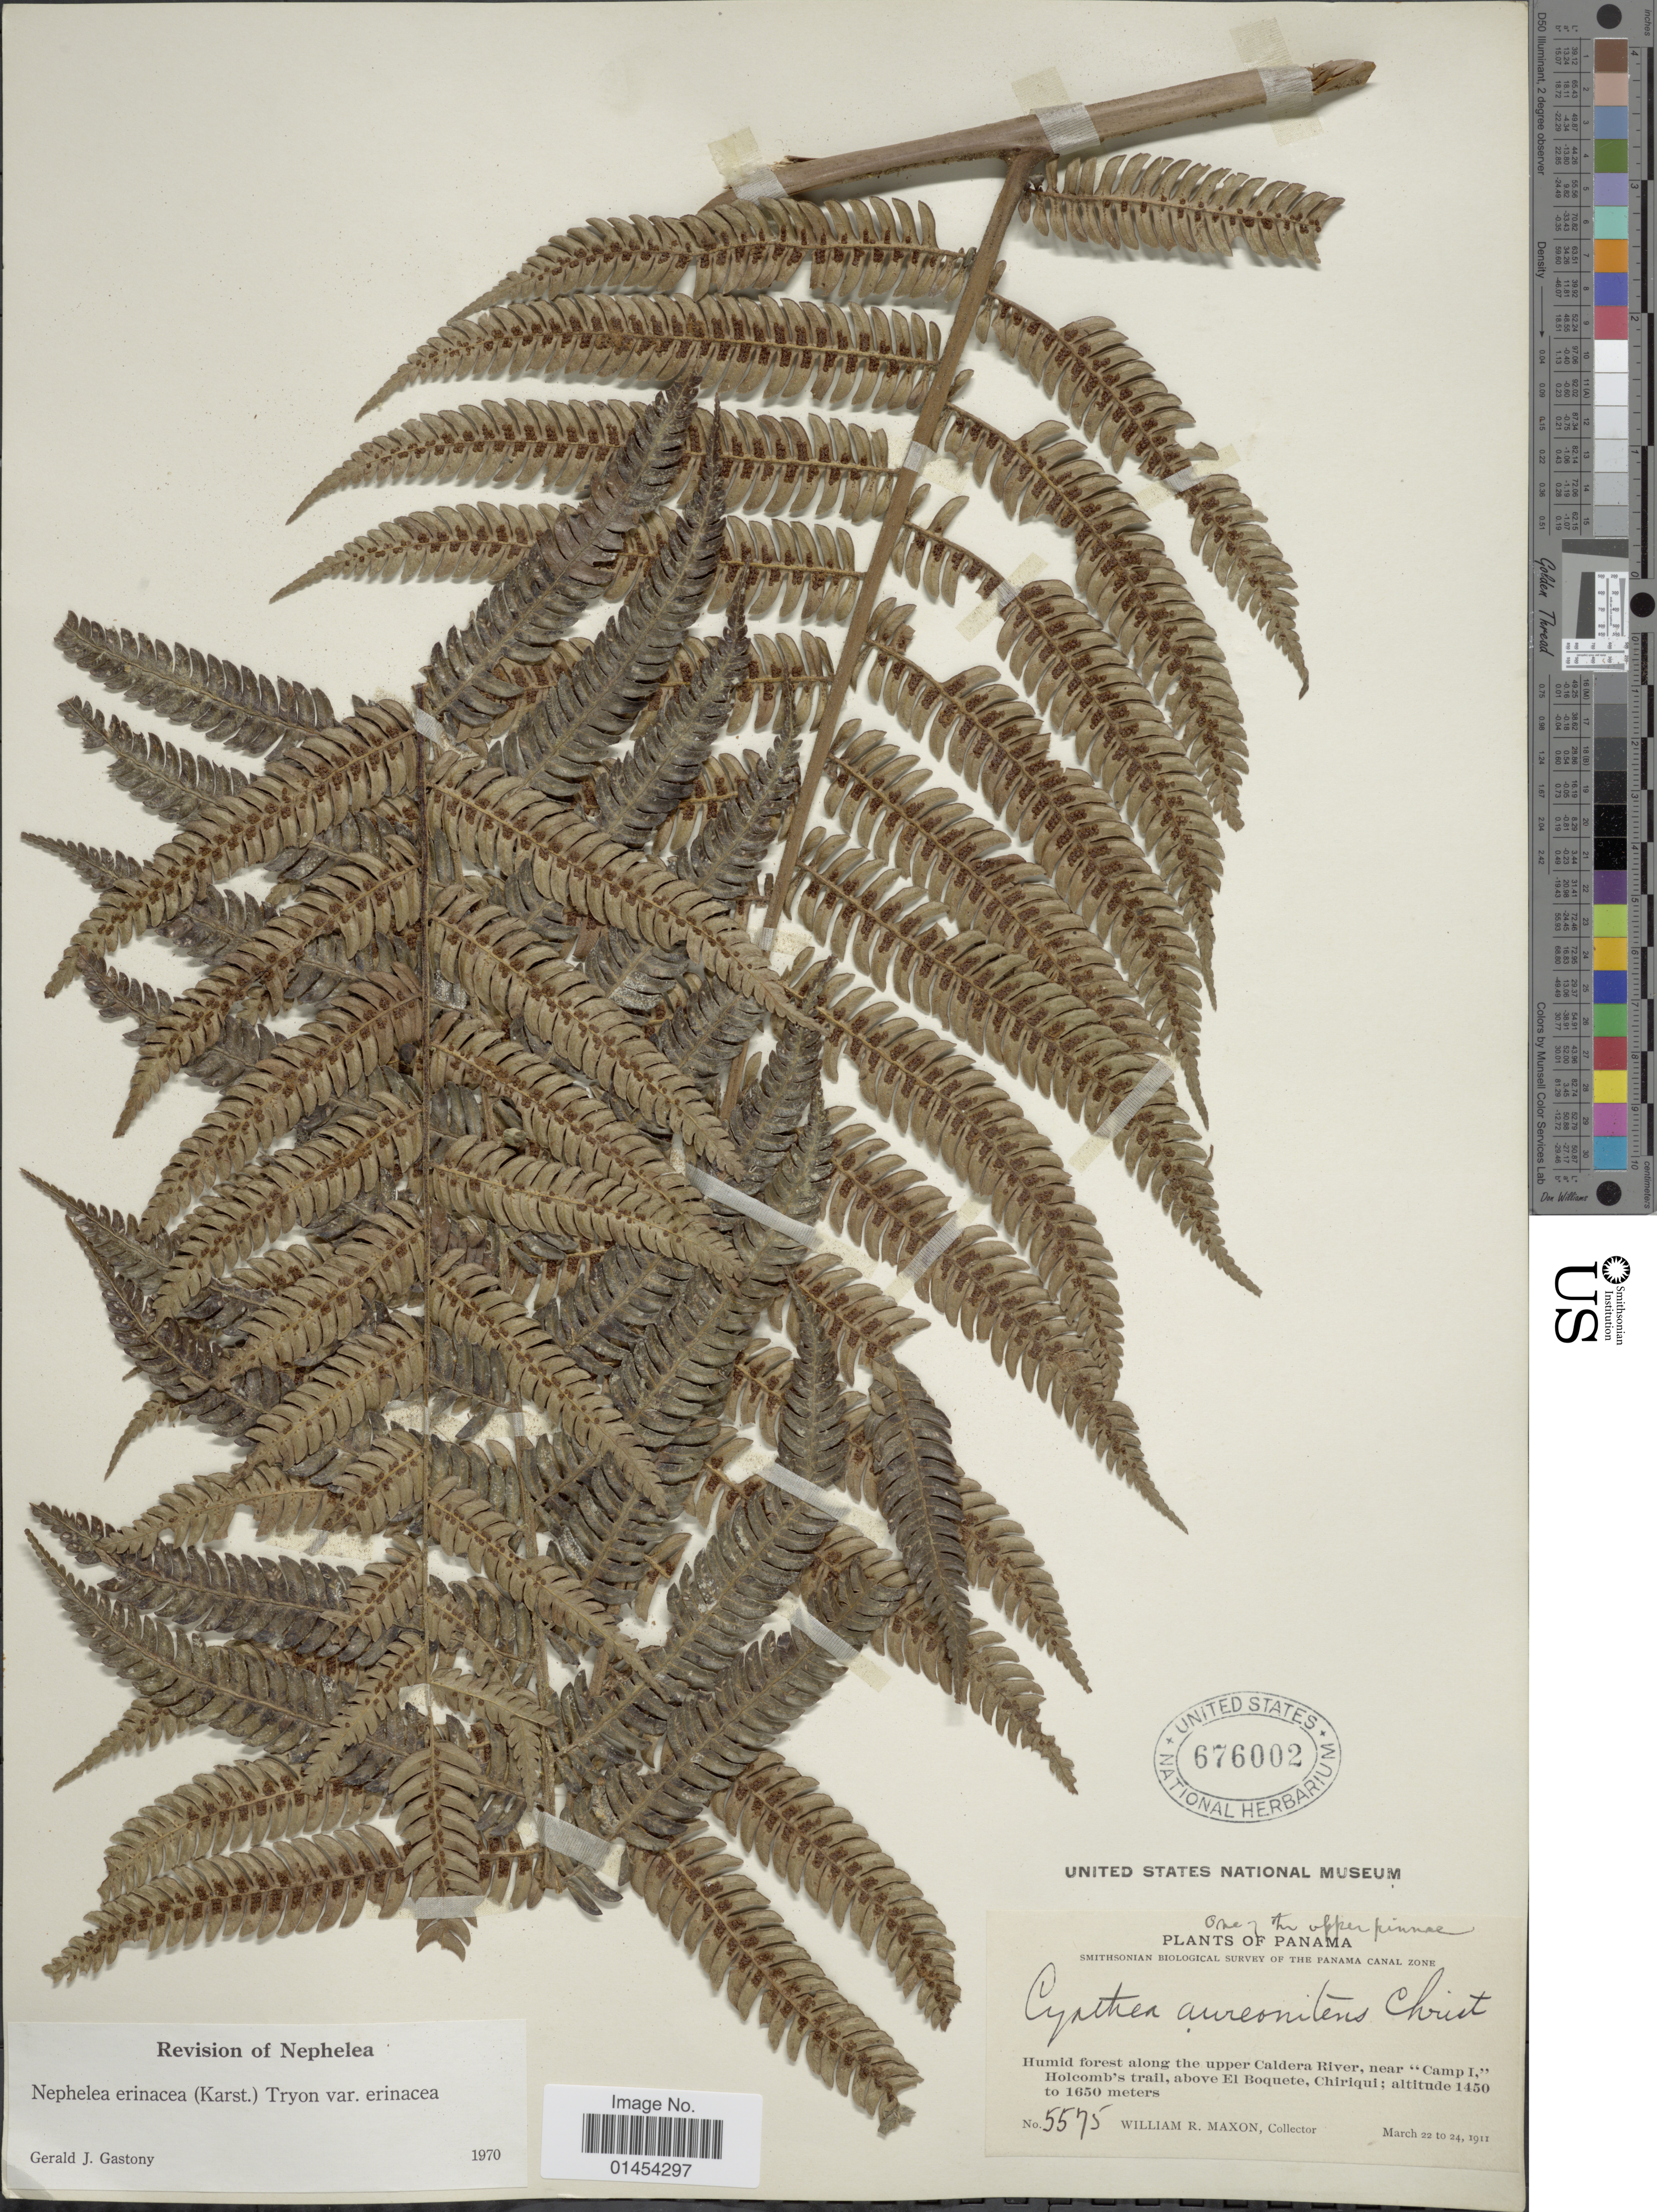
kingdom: Plantae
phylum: Tracheophyta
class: Polypodiopsida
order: Cyatheales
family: Cyatheaceae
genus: Alsophila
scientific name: Alsophila erinacea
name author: (H. Karst.) D.S. Conant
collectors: W. R. Maxon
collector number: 5575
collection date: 1911-03-22/1911-03-24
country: Panama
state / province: Chiriqui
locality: Humid forest along the upper Caldera River, near "Camp I", Holcomb's trail, above El Boquete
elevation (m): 1450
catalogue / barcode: US 676002